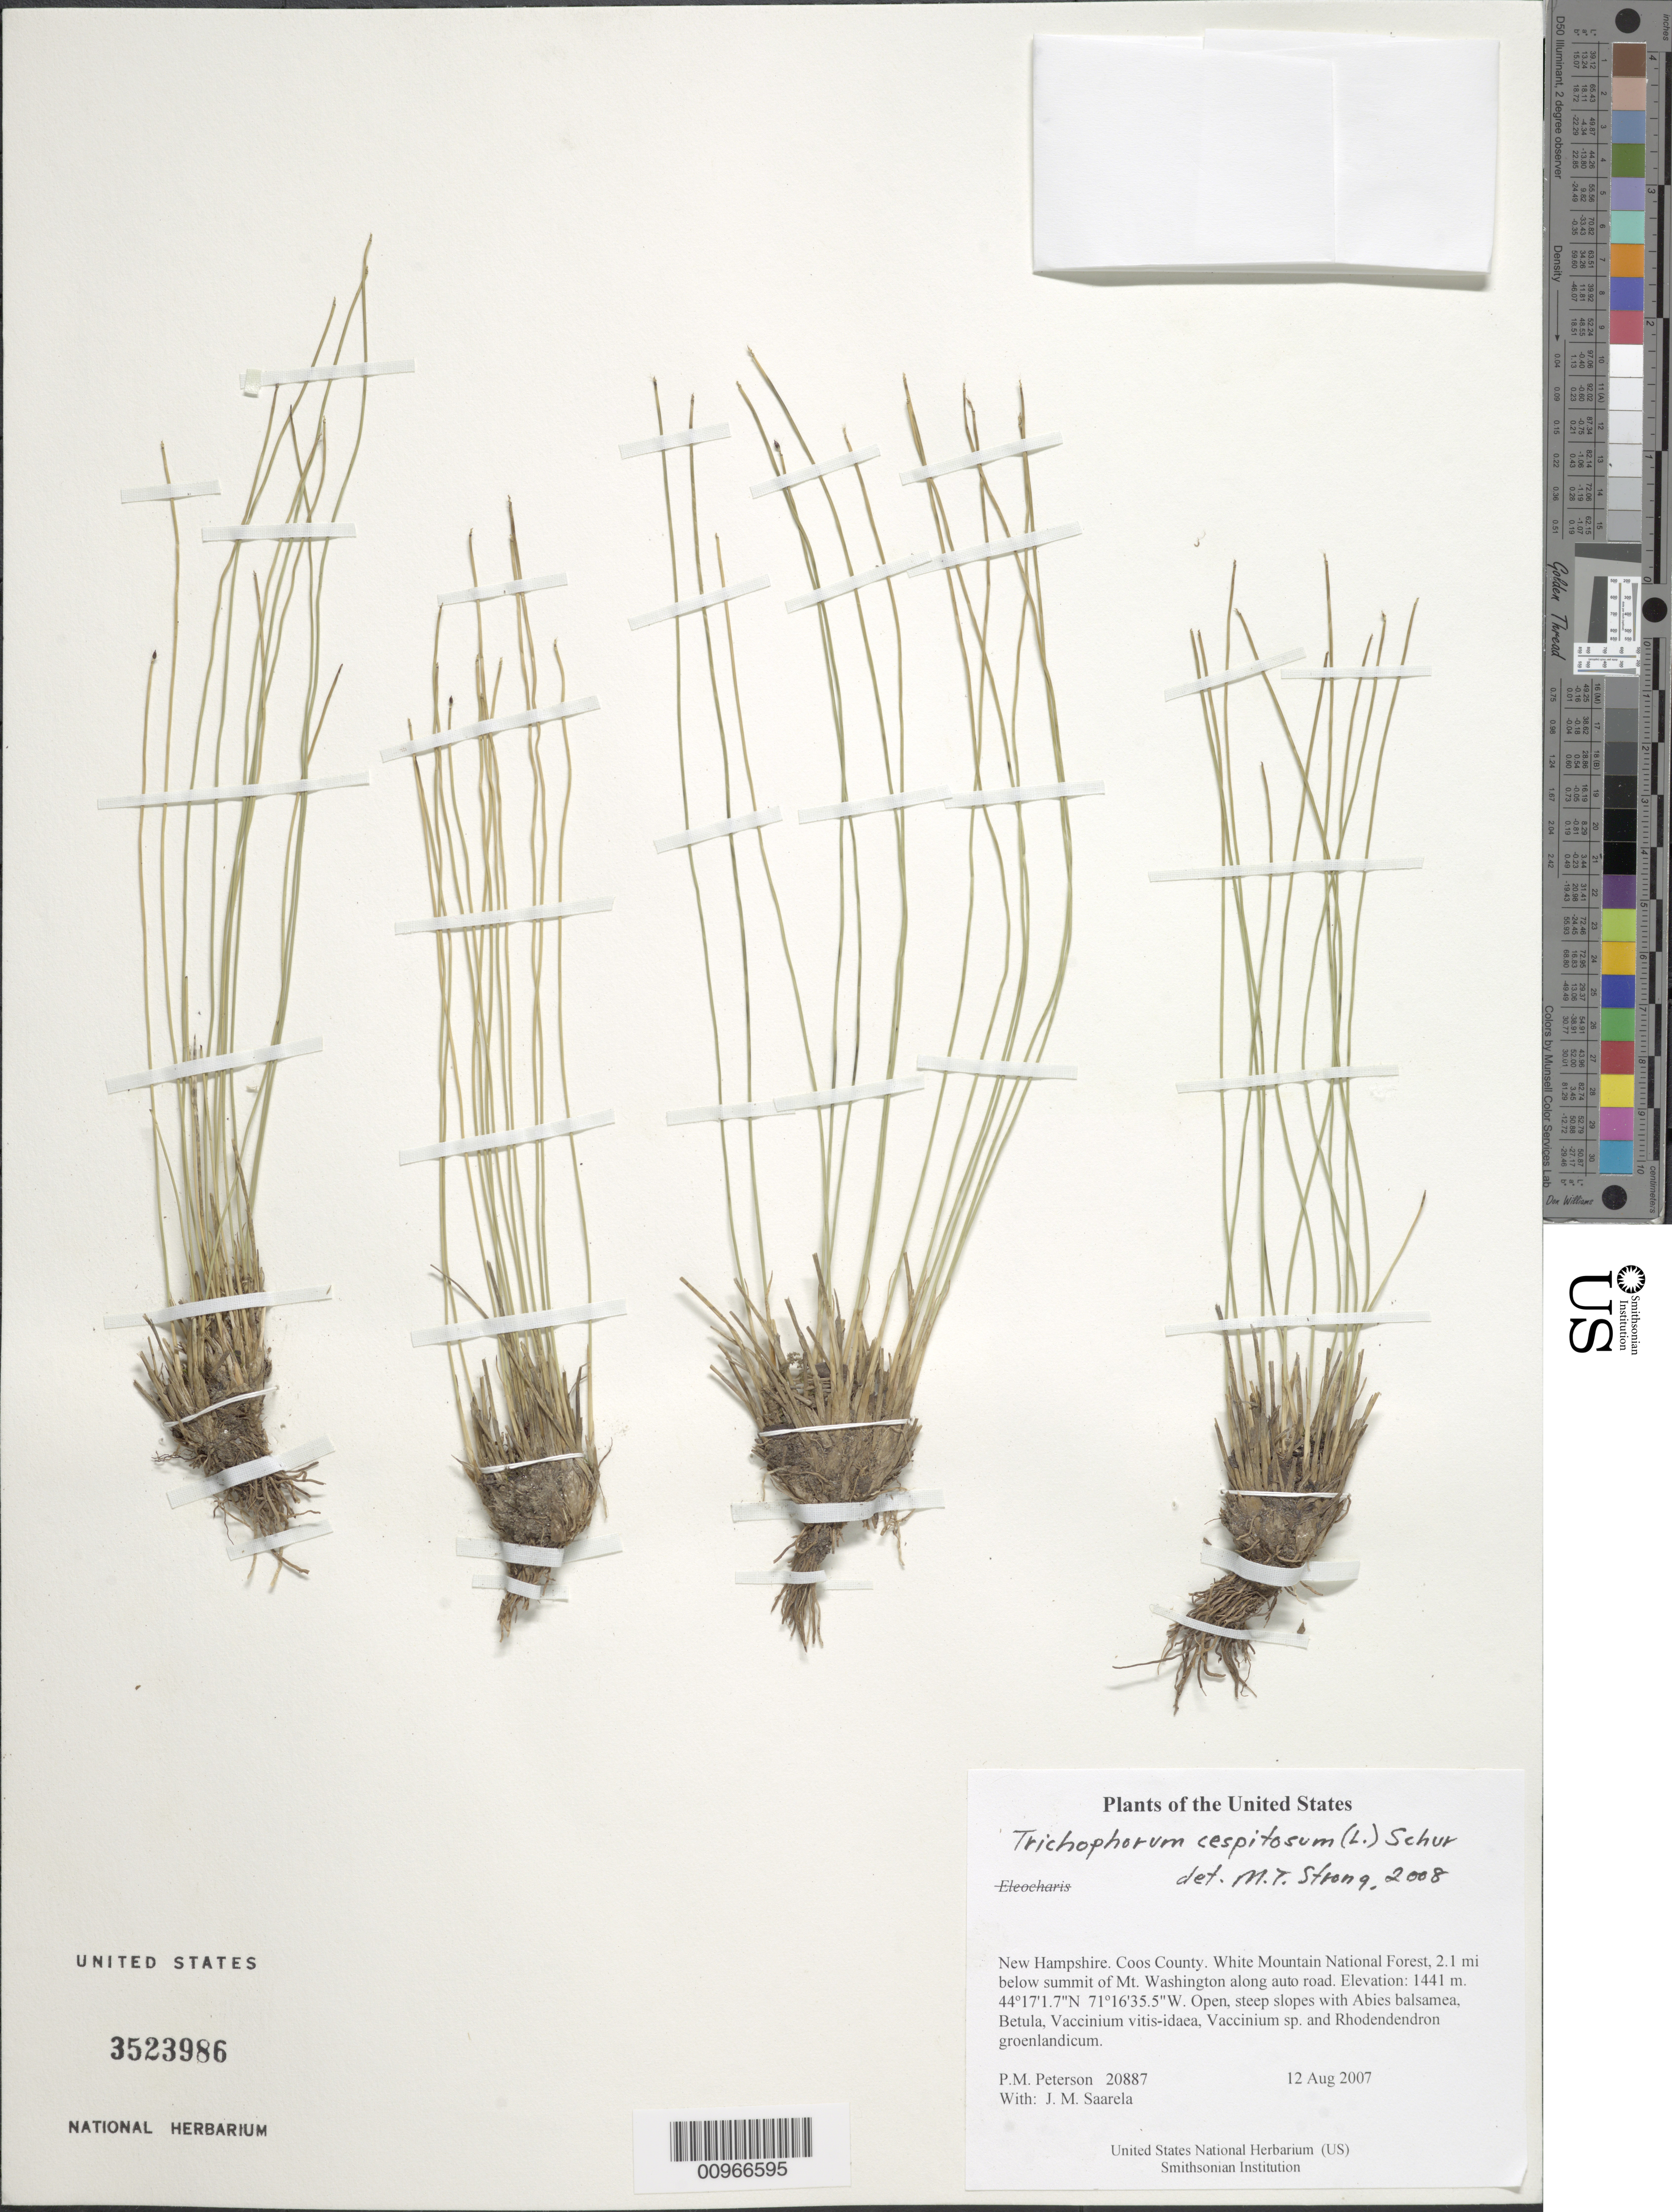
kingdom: Plantae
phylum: Tracheophyta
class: Liliopsida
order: Poales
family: Cyperaceae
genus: Trichophorum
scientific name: Trichophorum cespitosum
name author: (L.) Hartm.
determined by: Strong, M. T., (US), Smithsonian Institution - National Museum of Natural History (UNITED STATES)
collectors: P. M. Peterson & J. Saarela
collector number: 20887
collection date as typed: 12 Aug 2007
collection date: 2007-08-12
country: United States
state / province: New Hampshire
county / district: Coos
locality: White Mountain National Forest, 2.1 mi below summit of Mt. Washington along auto road.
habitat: Open, steep slopes with Abies balsamea, Betula, Vaccinium vitis-idaea, Vaccinium sp. and Rhodendendron groenlandicum.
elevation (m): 1441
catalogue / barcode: US 3523986